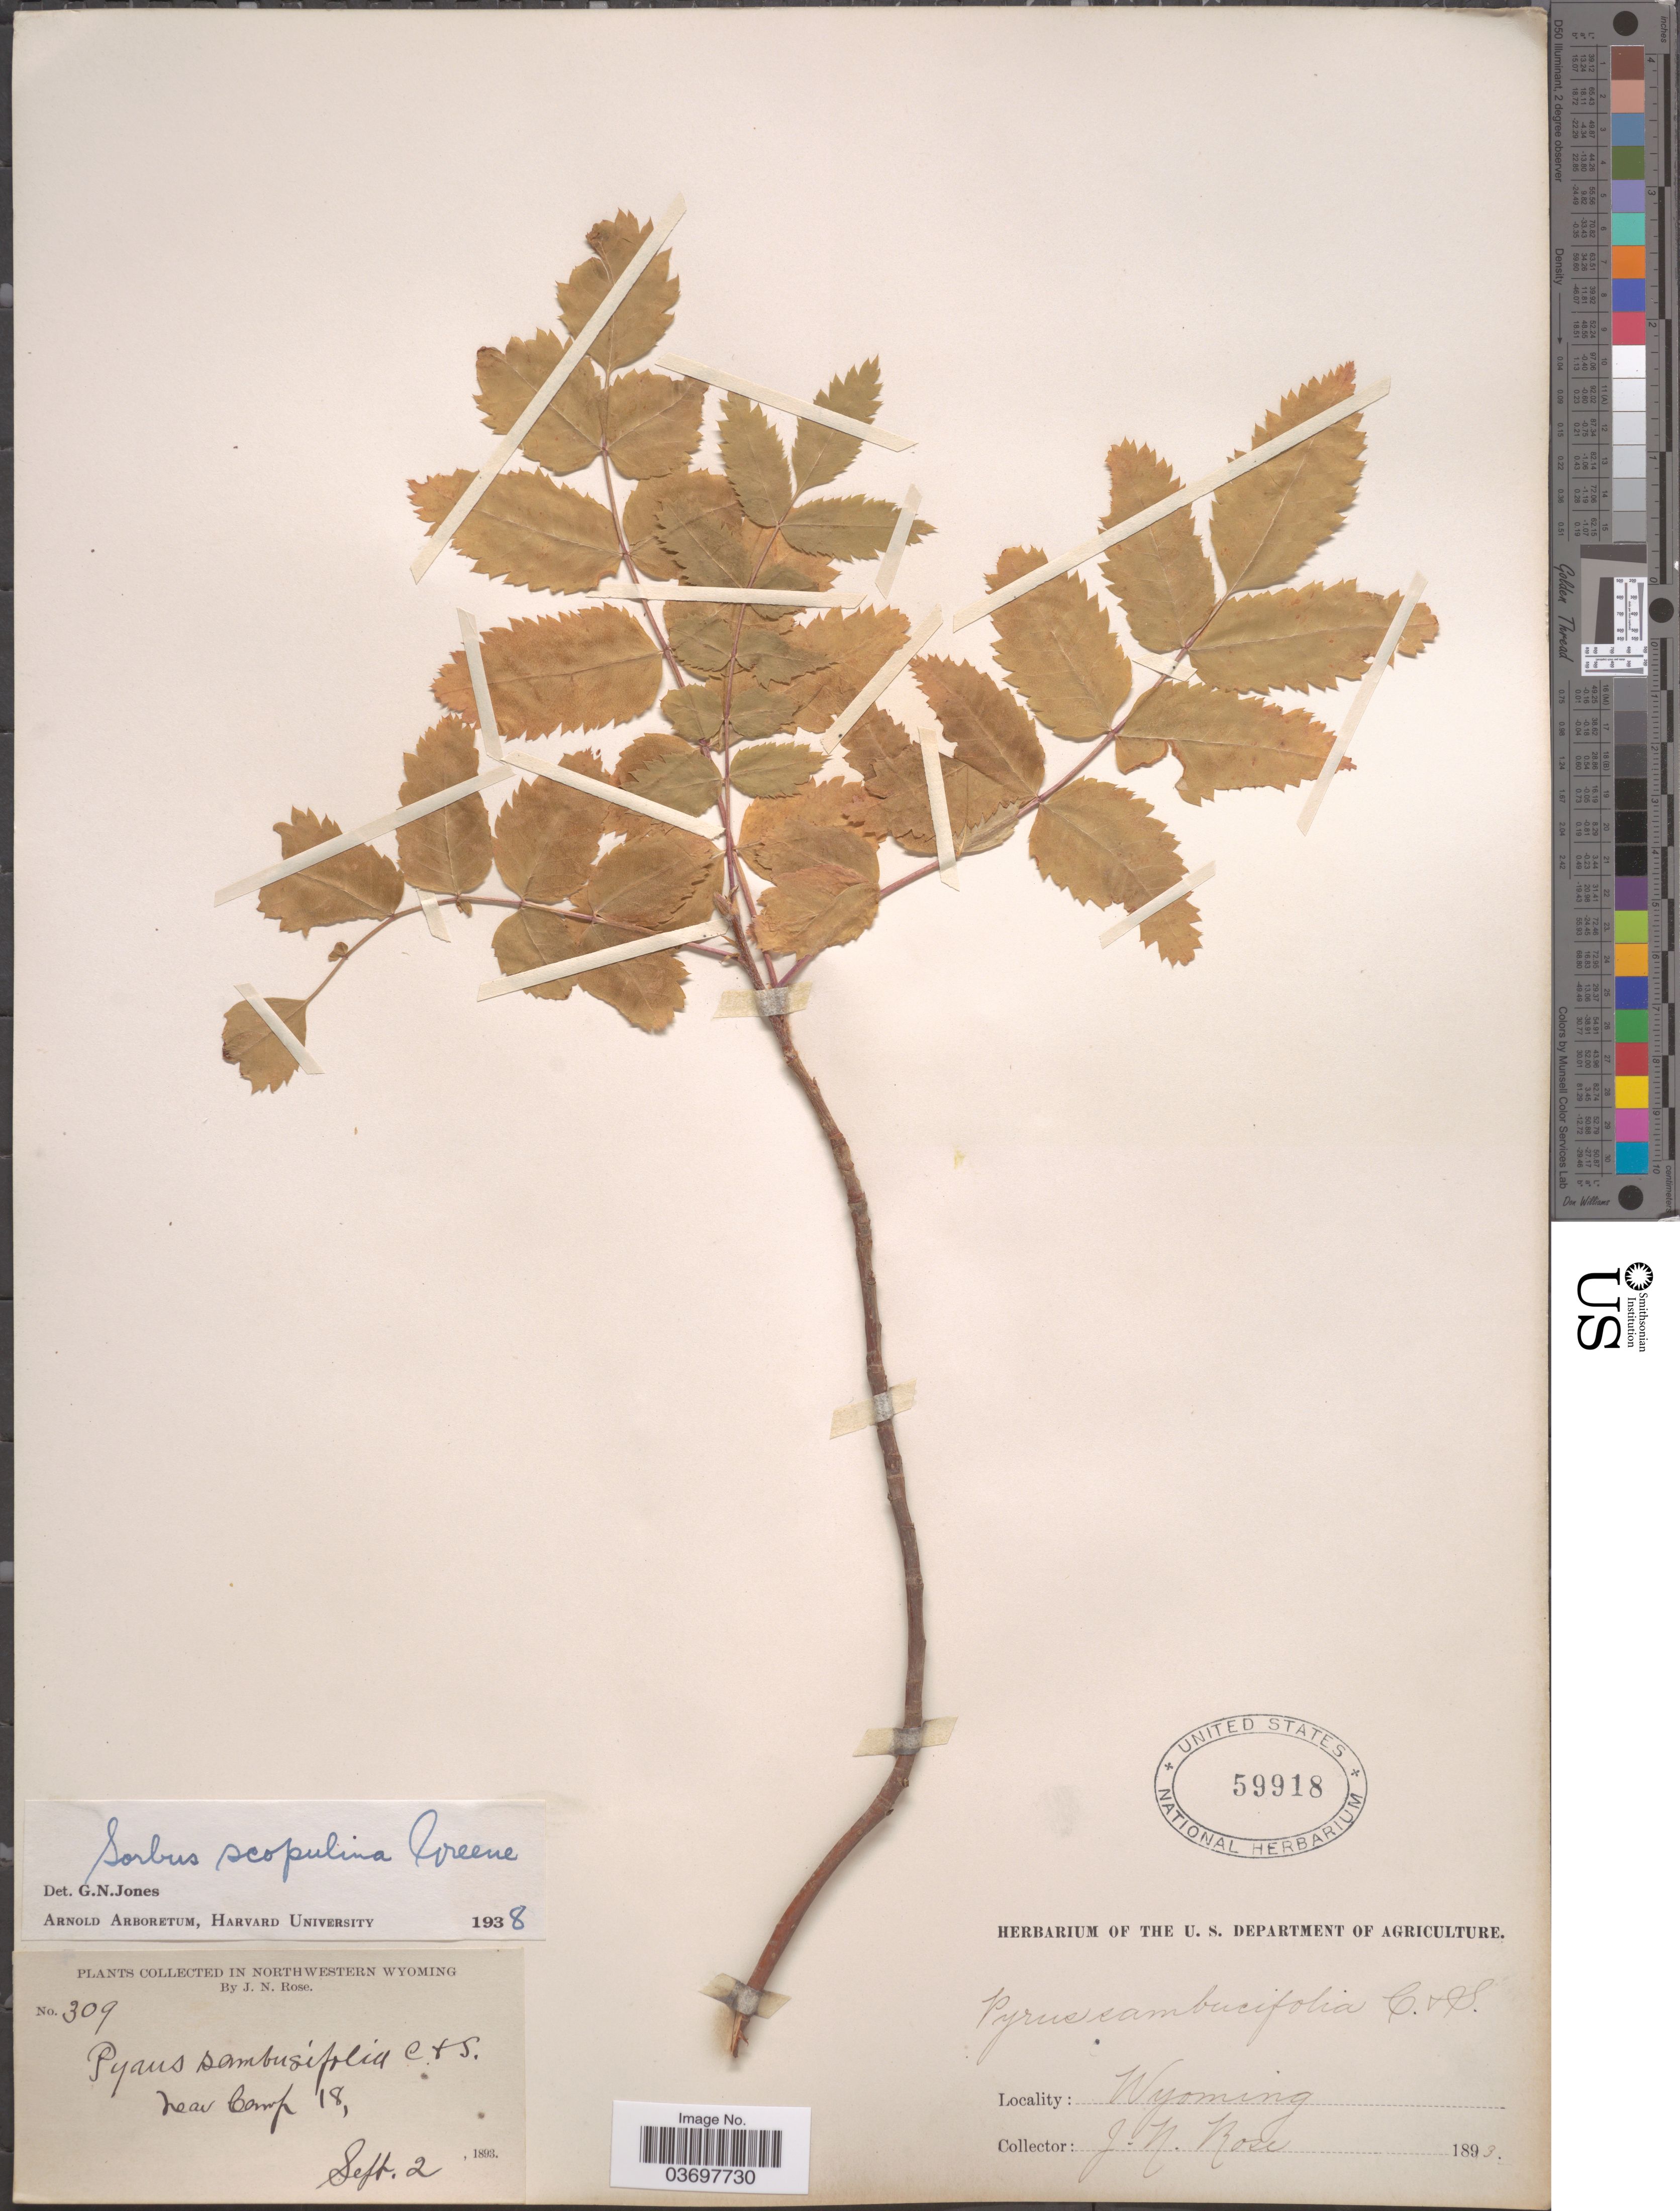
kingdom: Plantae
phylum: Tracheophyta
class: Magnoliopsida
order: Rosales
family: Rosaceae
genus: Sorbus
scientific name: Sorbus scopulina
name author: Greene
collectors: J. N. Rose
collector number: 309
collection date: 1893-09-02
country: United States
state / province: Wyoming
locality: In Northwestern Wyoming. Near Camp 18.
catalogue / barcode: US 59918